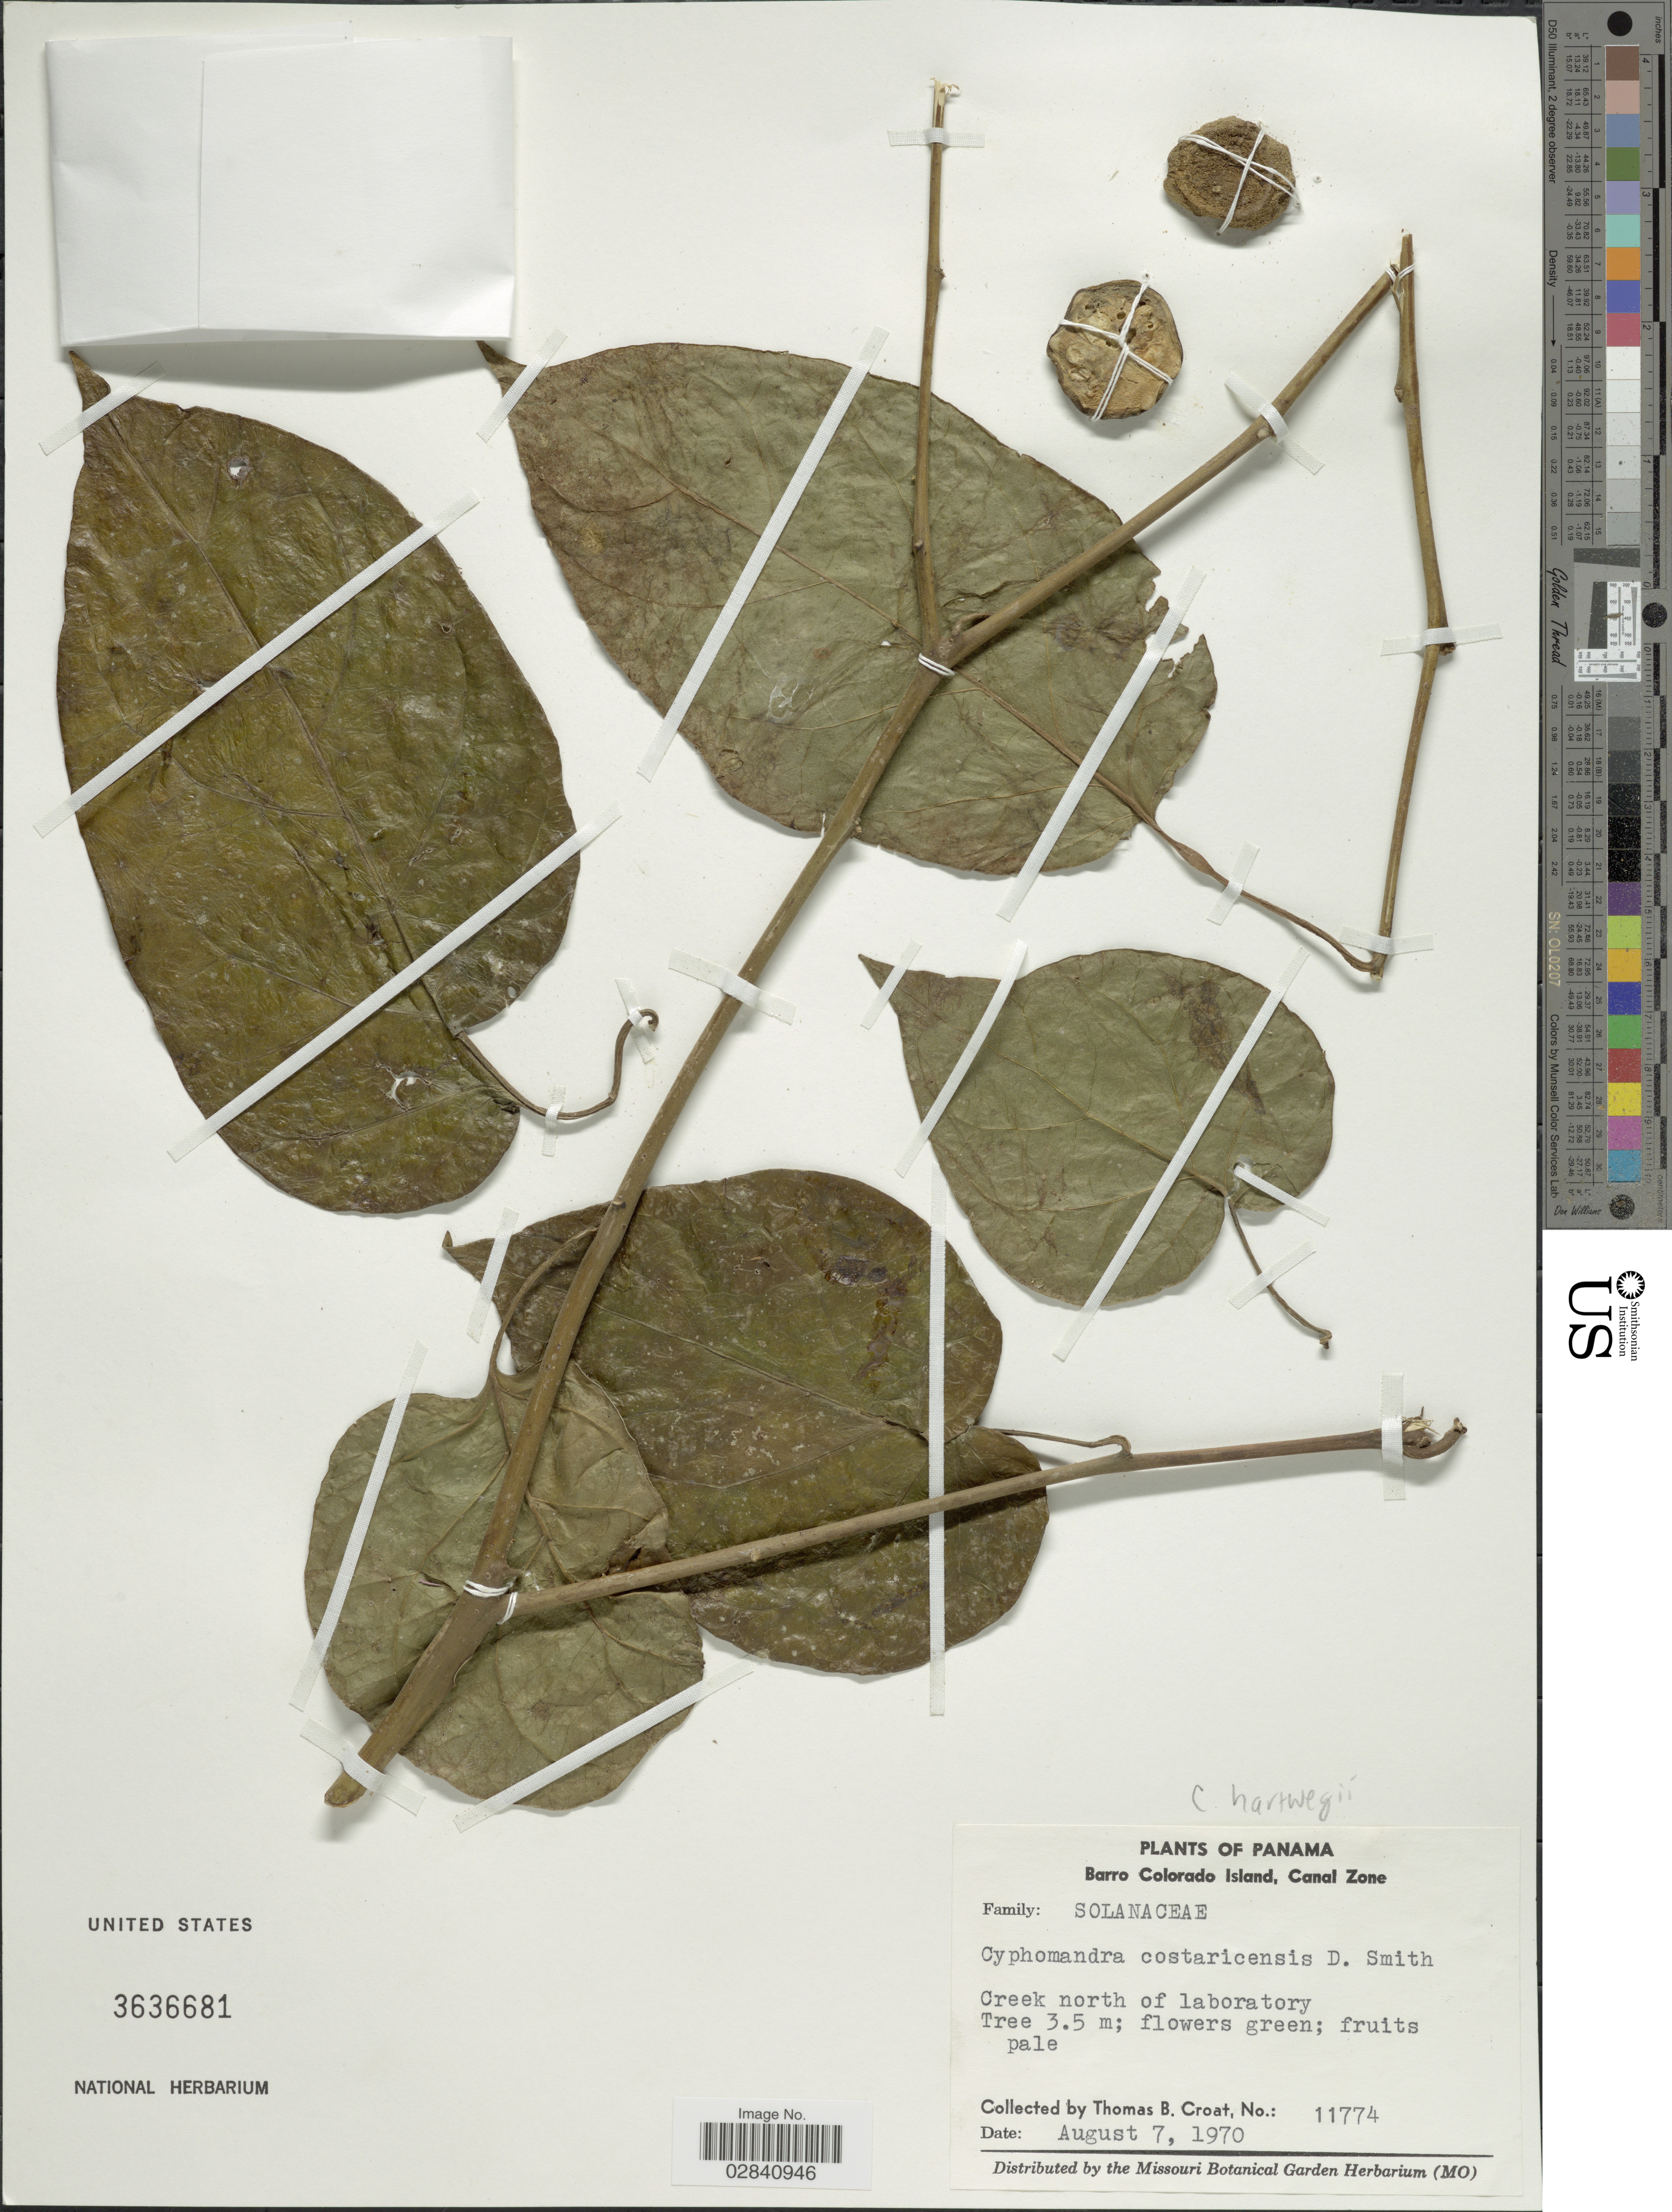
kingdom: Plantae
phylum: Tracheophyta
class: Magnoliopsida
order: Solanales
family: Solanaceae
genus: Cyphomandra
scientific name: Cyphomandra hartwegii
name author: (Miers) Sendtn. ex Walp.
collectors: T. B. Croat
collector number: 11774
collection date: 1970-08-07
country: Panama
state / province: Panamá Oeste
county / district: Canal Zone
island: Barro Colorado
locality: Barro Colorado Island, Canal Zone. Creek north of laboratory.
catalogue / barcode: US 3636681